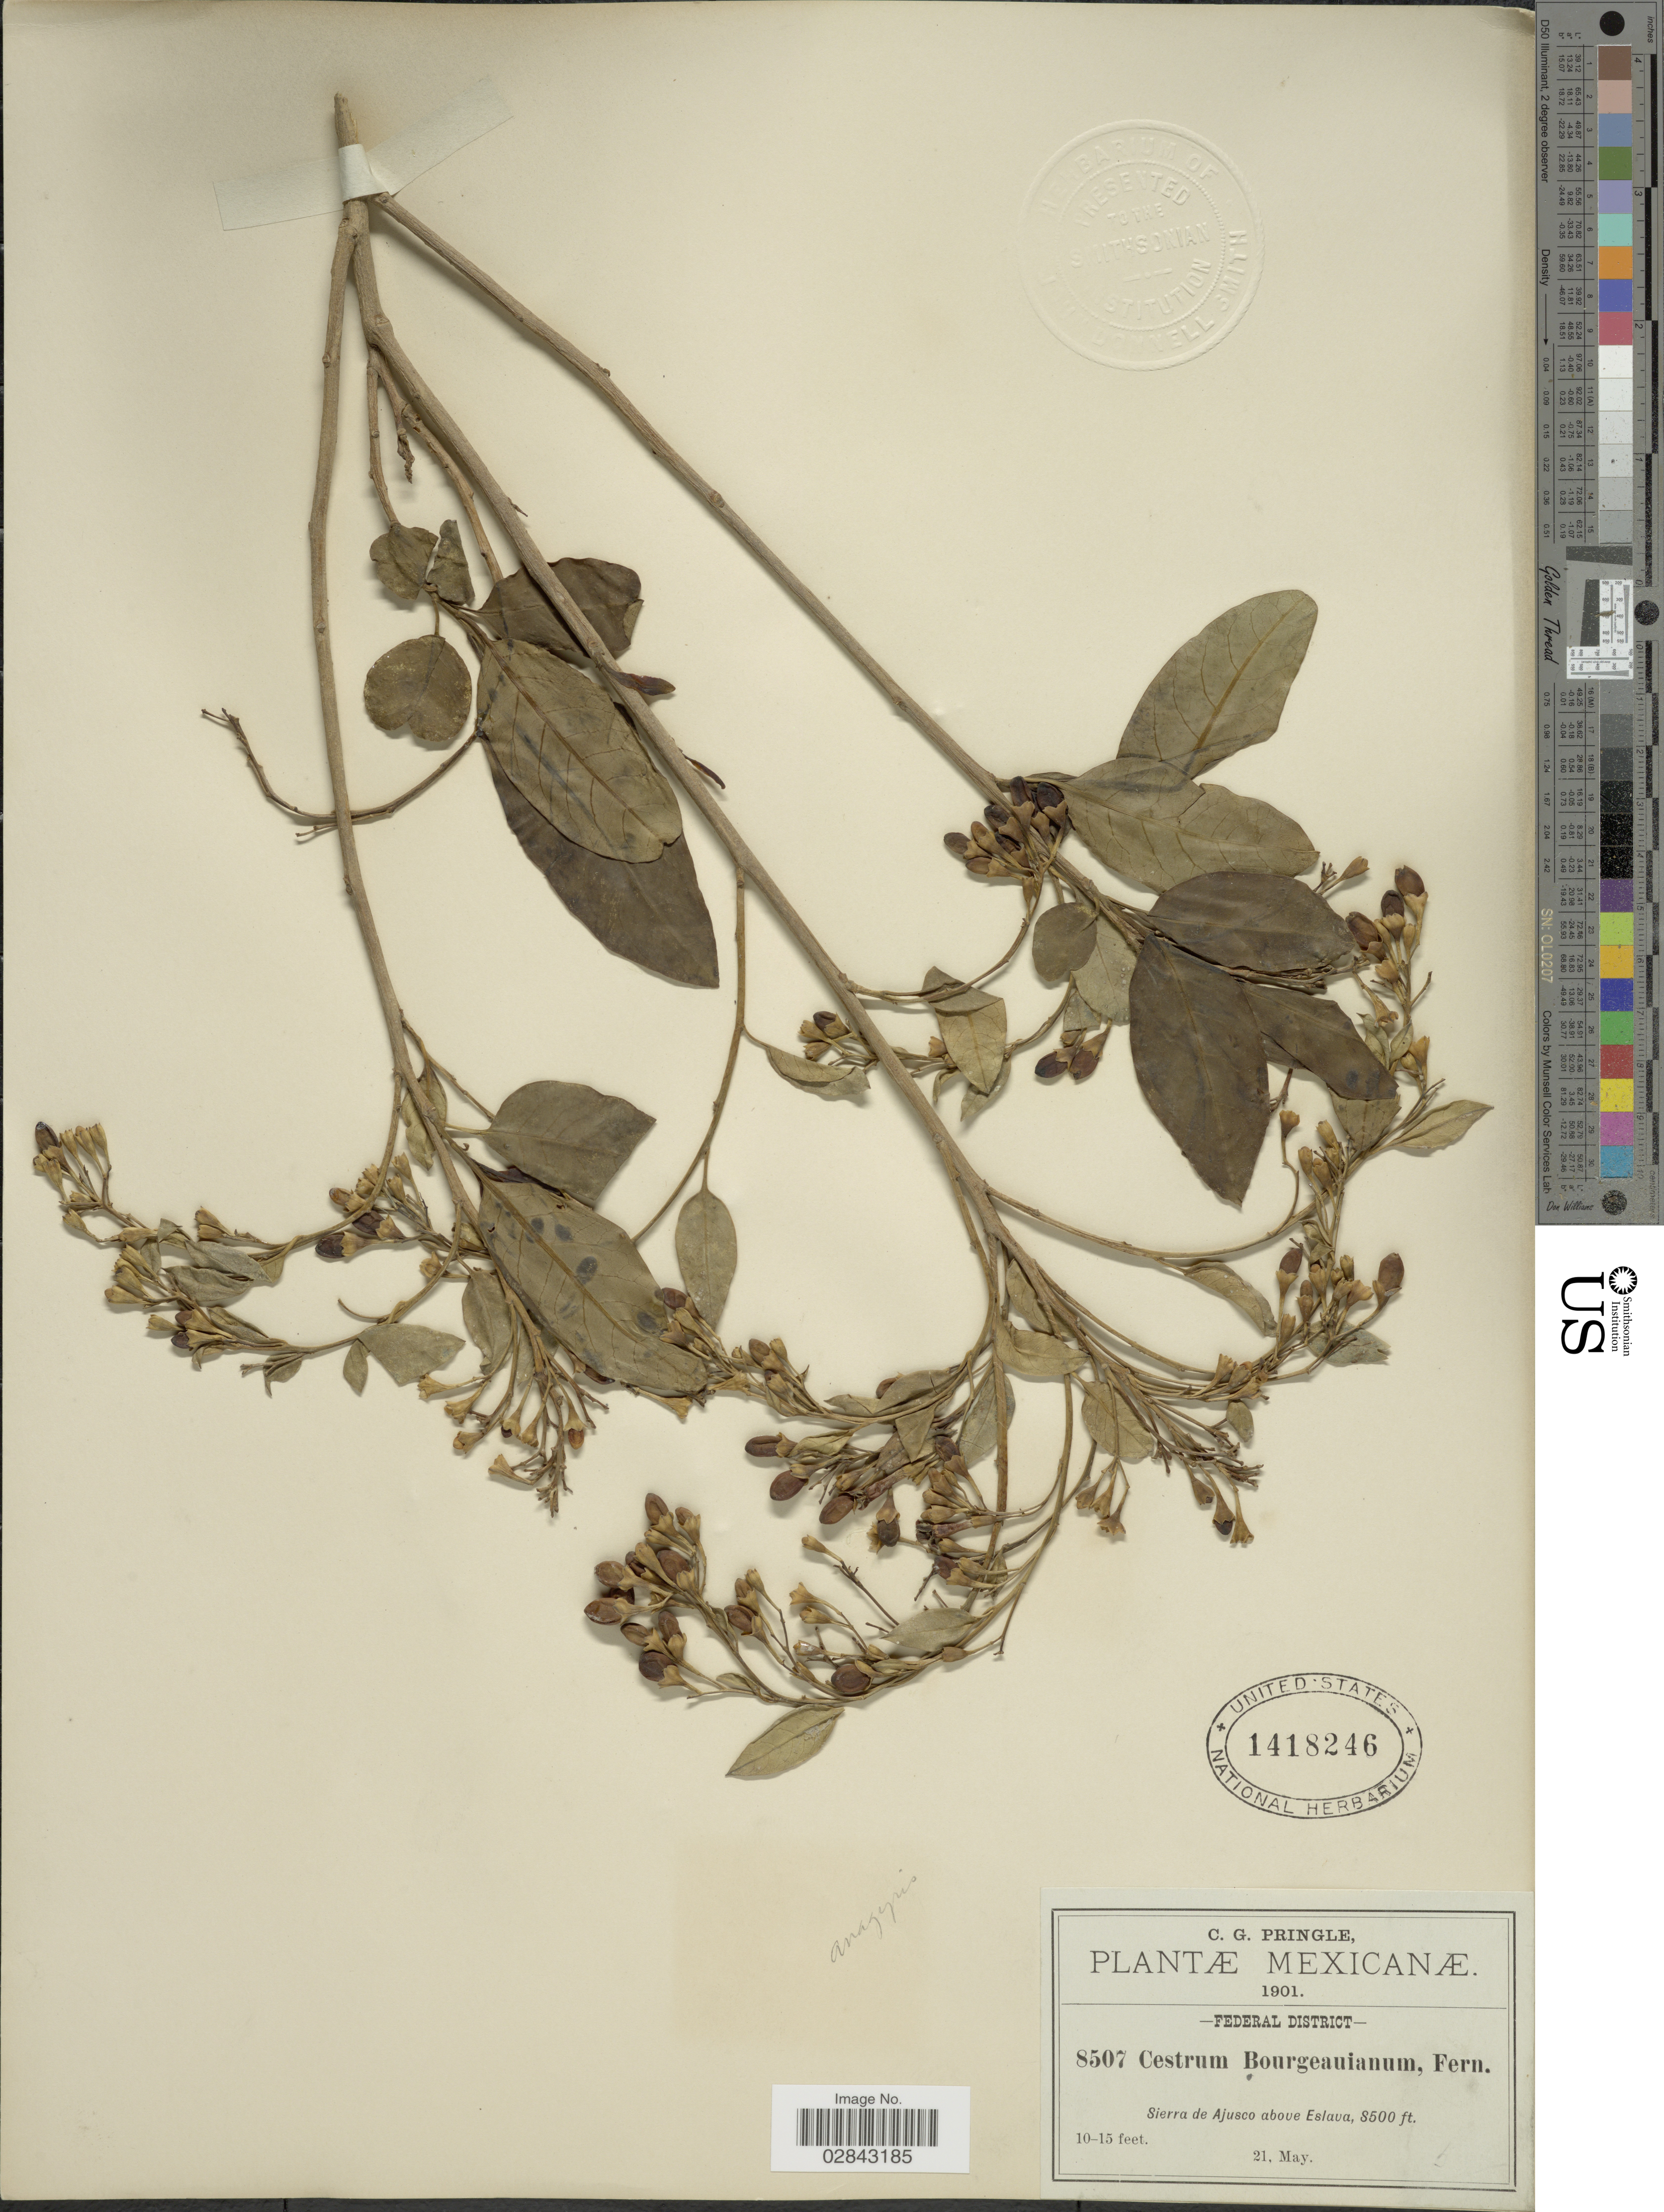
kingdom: Plantae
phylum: Tracheophyta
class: Magnoliopsida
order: Solanales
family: Solanaceae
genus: Cestrum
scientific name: Cestrum anagyris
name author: Dunal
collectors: C. G. Pringle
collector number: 8507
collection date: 1901-05-21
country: Mexico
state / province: Distrito Federal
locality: Federal District. Sierra de Ajusco above Eslava.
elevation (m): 2591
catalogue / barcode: US 1418246